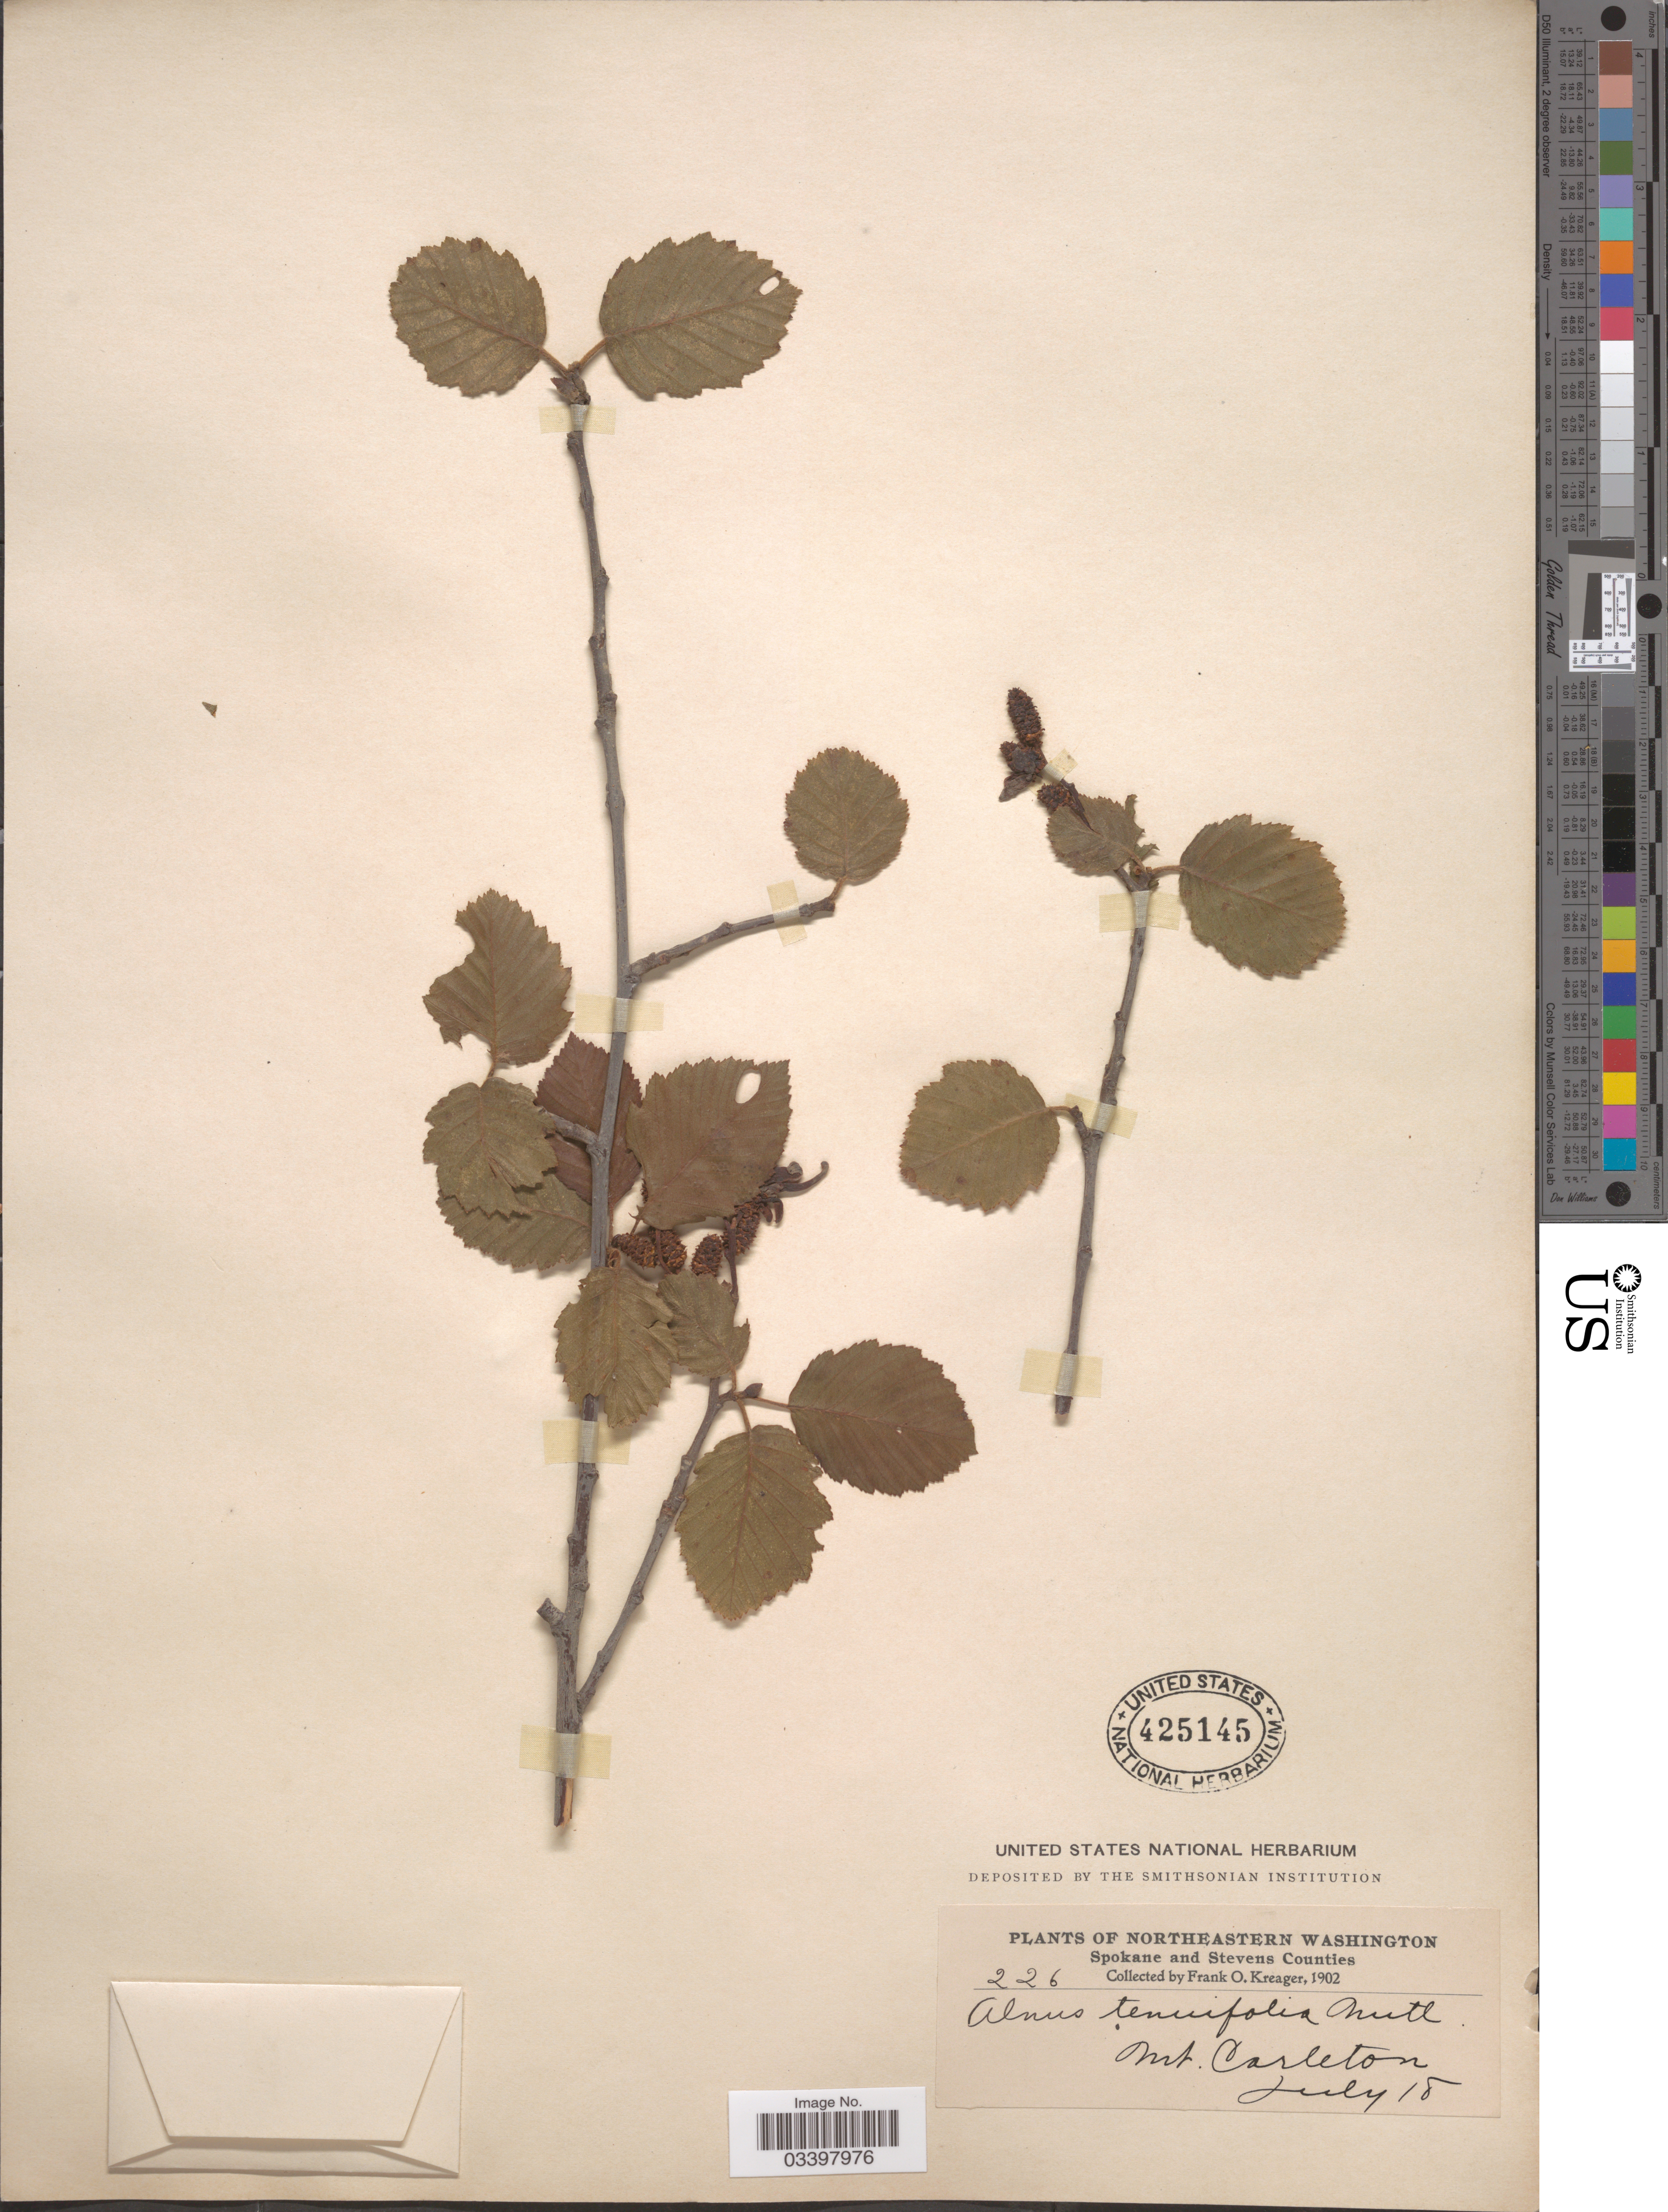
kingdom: Plantae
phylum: Tracheophyta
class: Magnoliopsida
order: Fagales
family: Betulaceae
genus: Alnus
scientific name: Alnus incana subsp. tenuifolia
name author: (Nutt.) Breitung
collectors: F. Kreager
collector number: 226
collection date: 1902-07-18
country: United States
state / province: Washington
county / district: Spokane / Stevens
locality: Northeastern Washington. Spokane and Stevens Counties. Mt. Carleton.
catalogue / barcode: US 425145